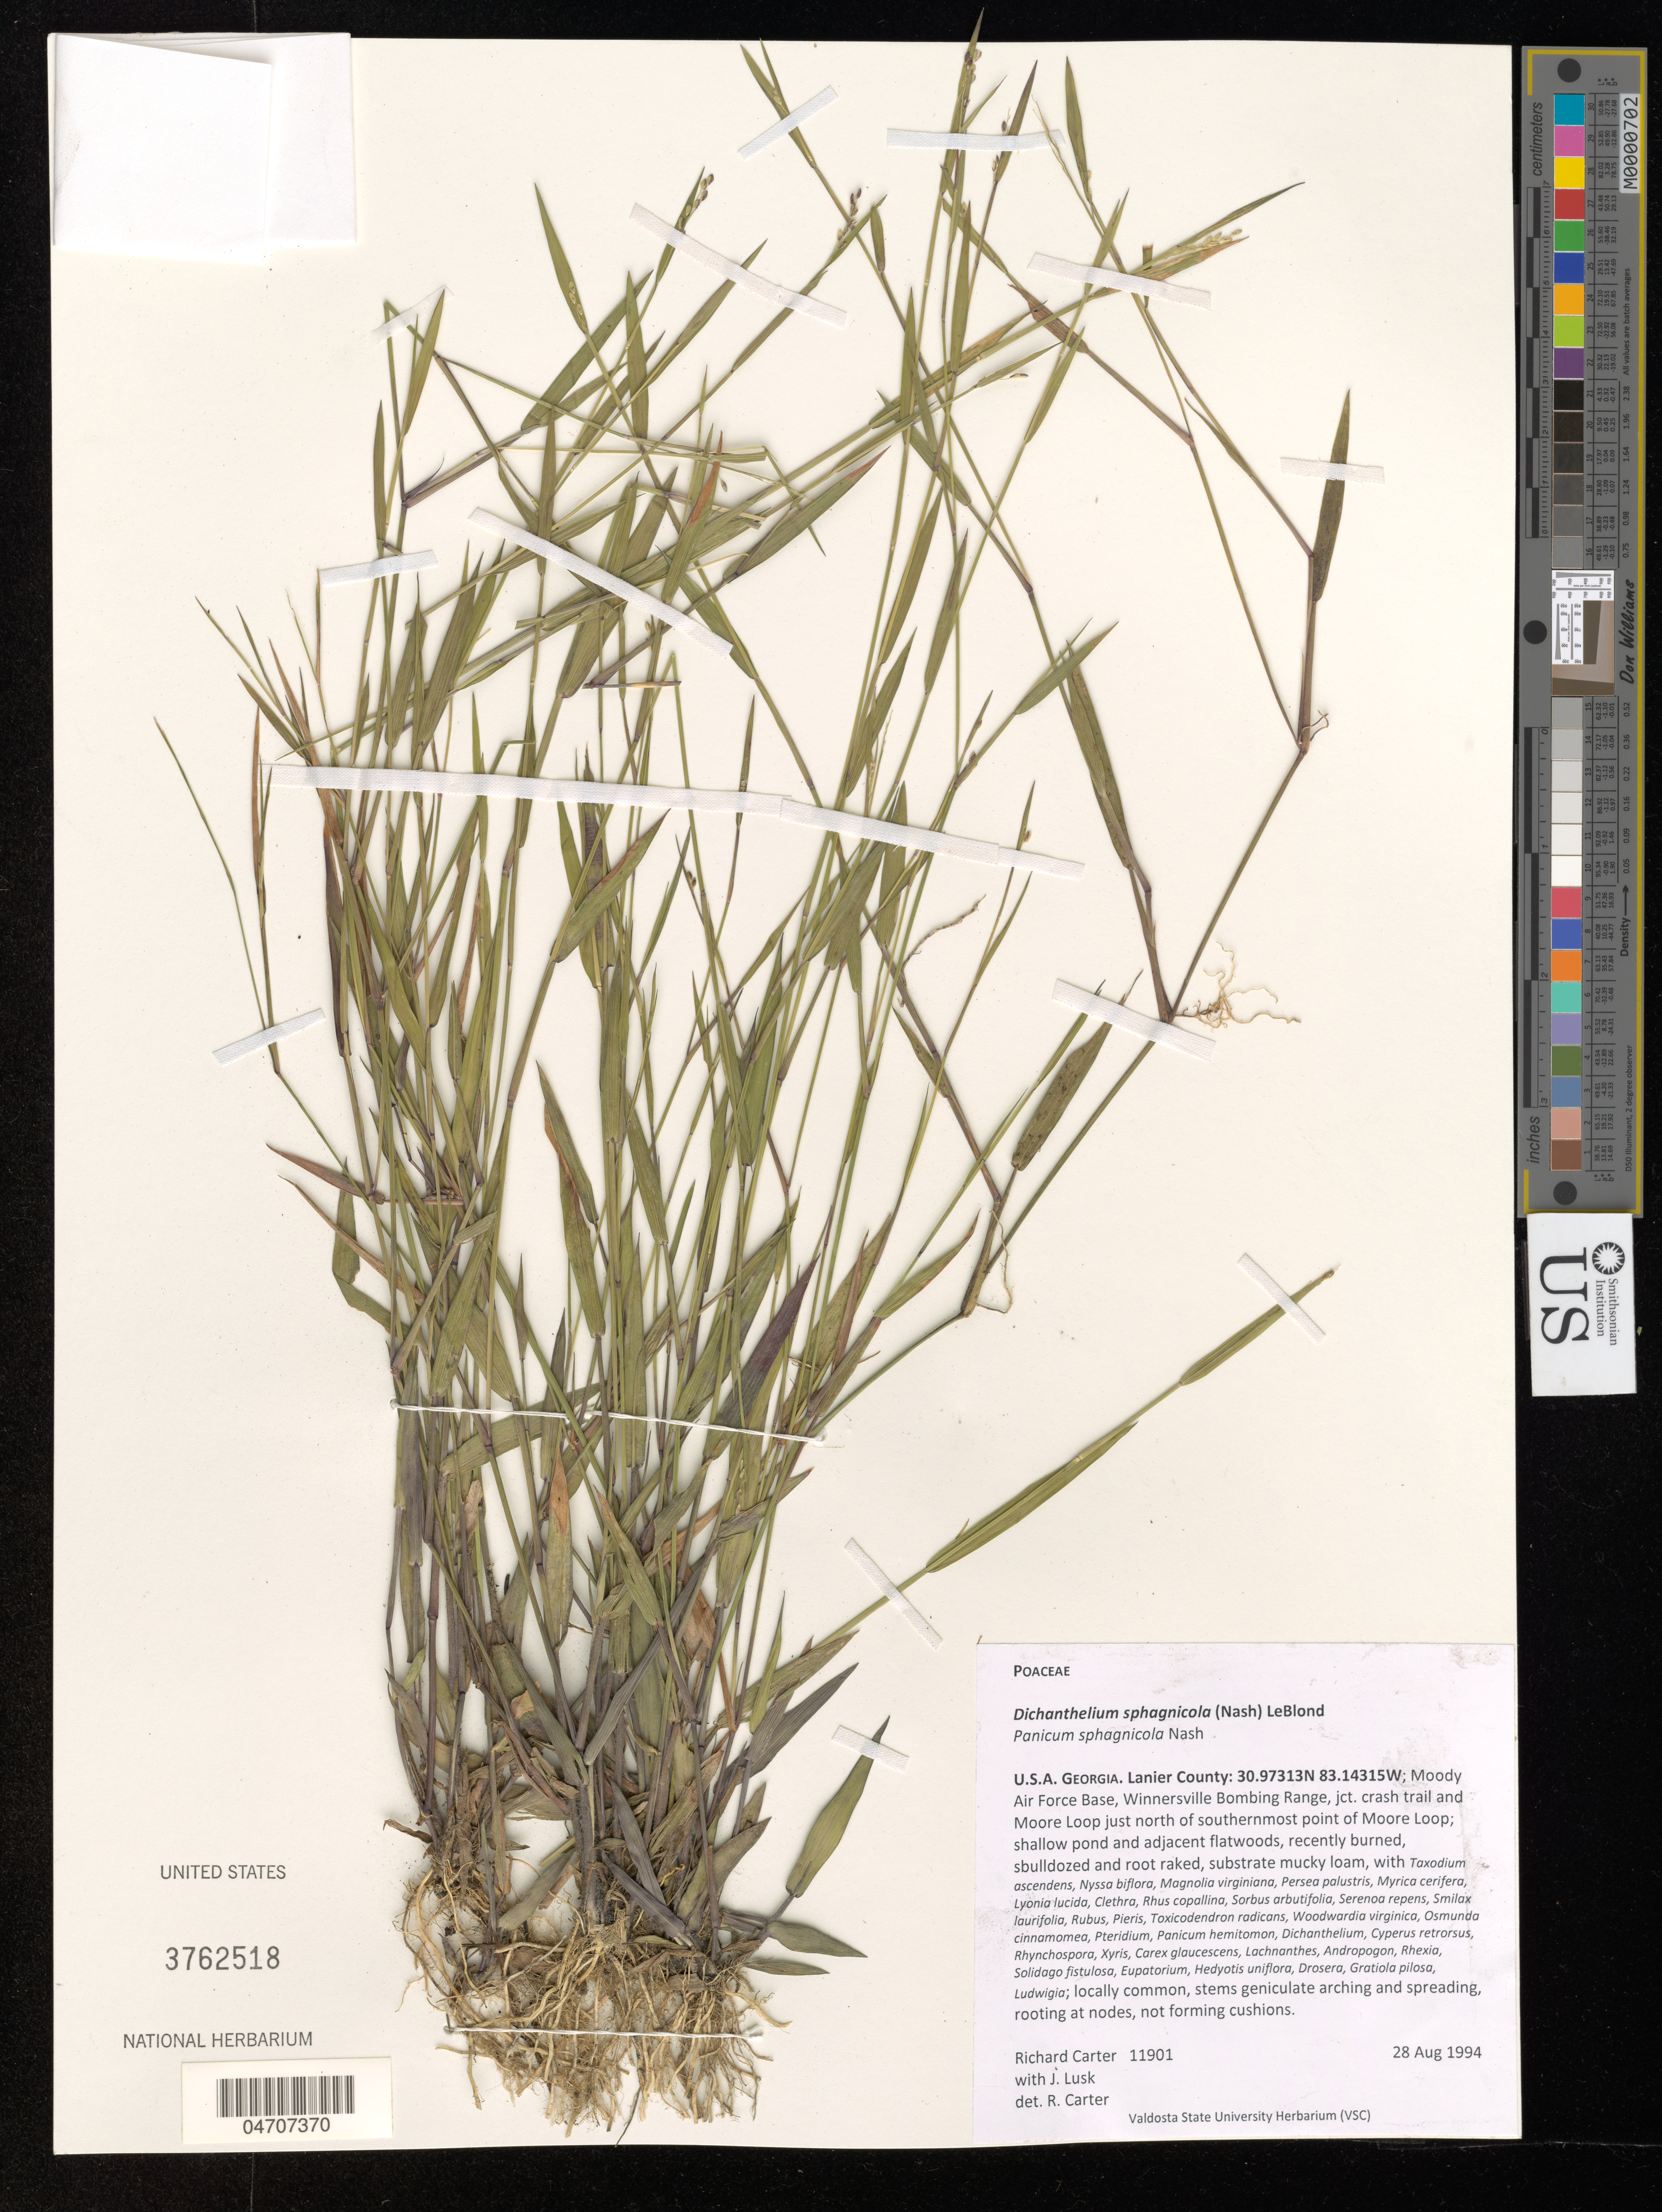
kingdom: Plantae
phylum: Tracheophyta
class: Liliopsida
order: Poales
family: Poaceae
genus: Dichanthelium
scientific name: Dichanthelium sphagnicola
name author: (Nash) LeBlond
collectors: R. Carter & J. Lusk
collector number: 11901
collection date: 1994-08-28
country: United States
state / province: Georgia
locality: Lanier County: Moody Air Force Base, Winnersville Bombing Range, jct. crash trail and Moore Loop just north of southernmost point of Moore Loop.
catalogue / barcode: US 3762518